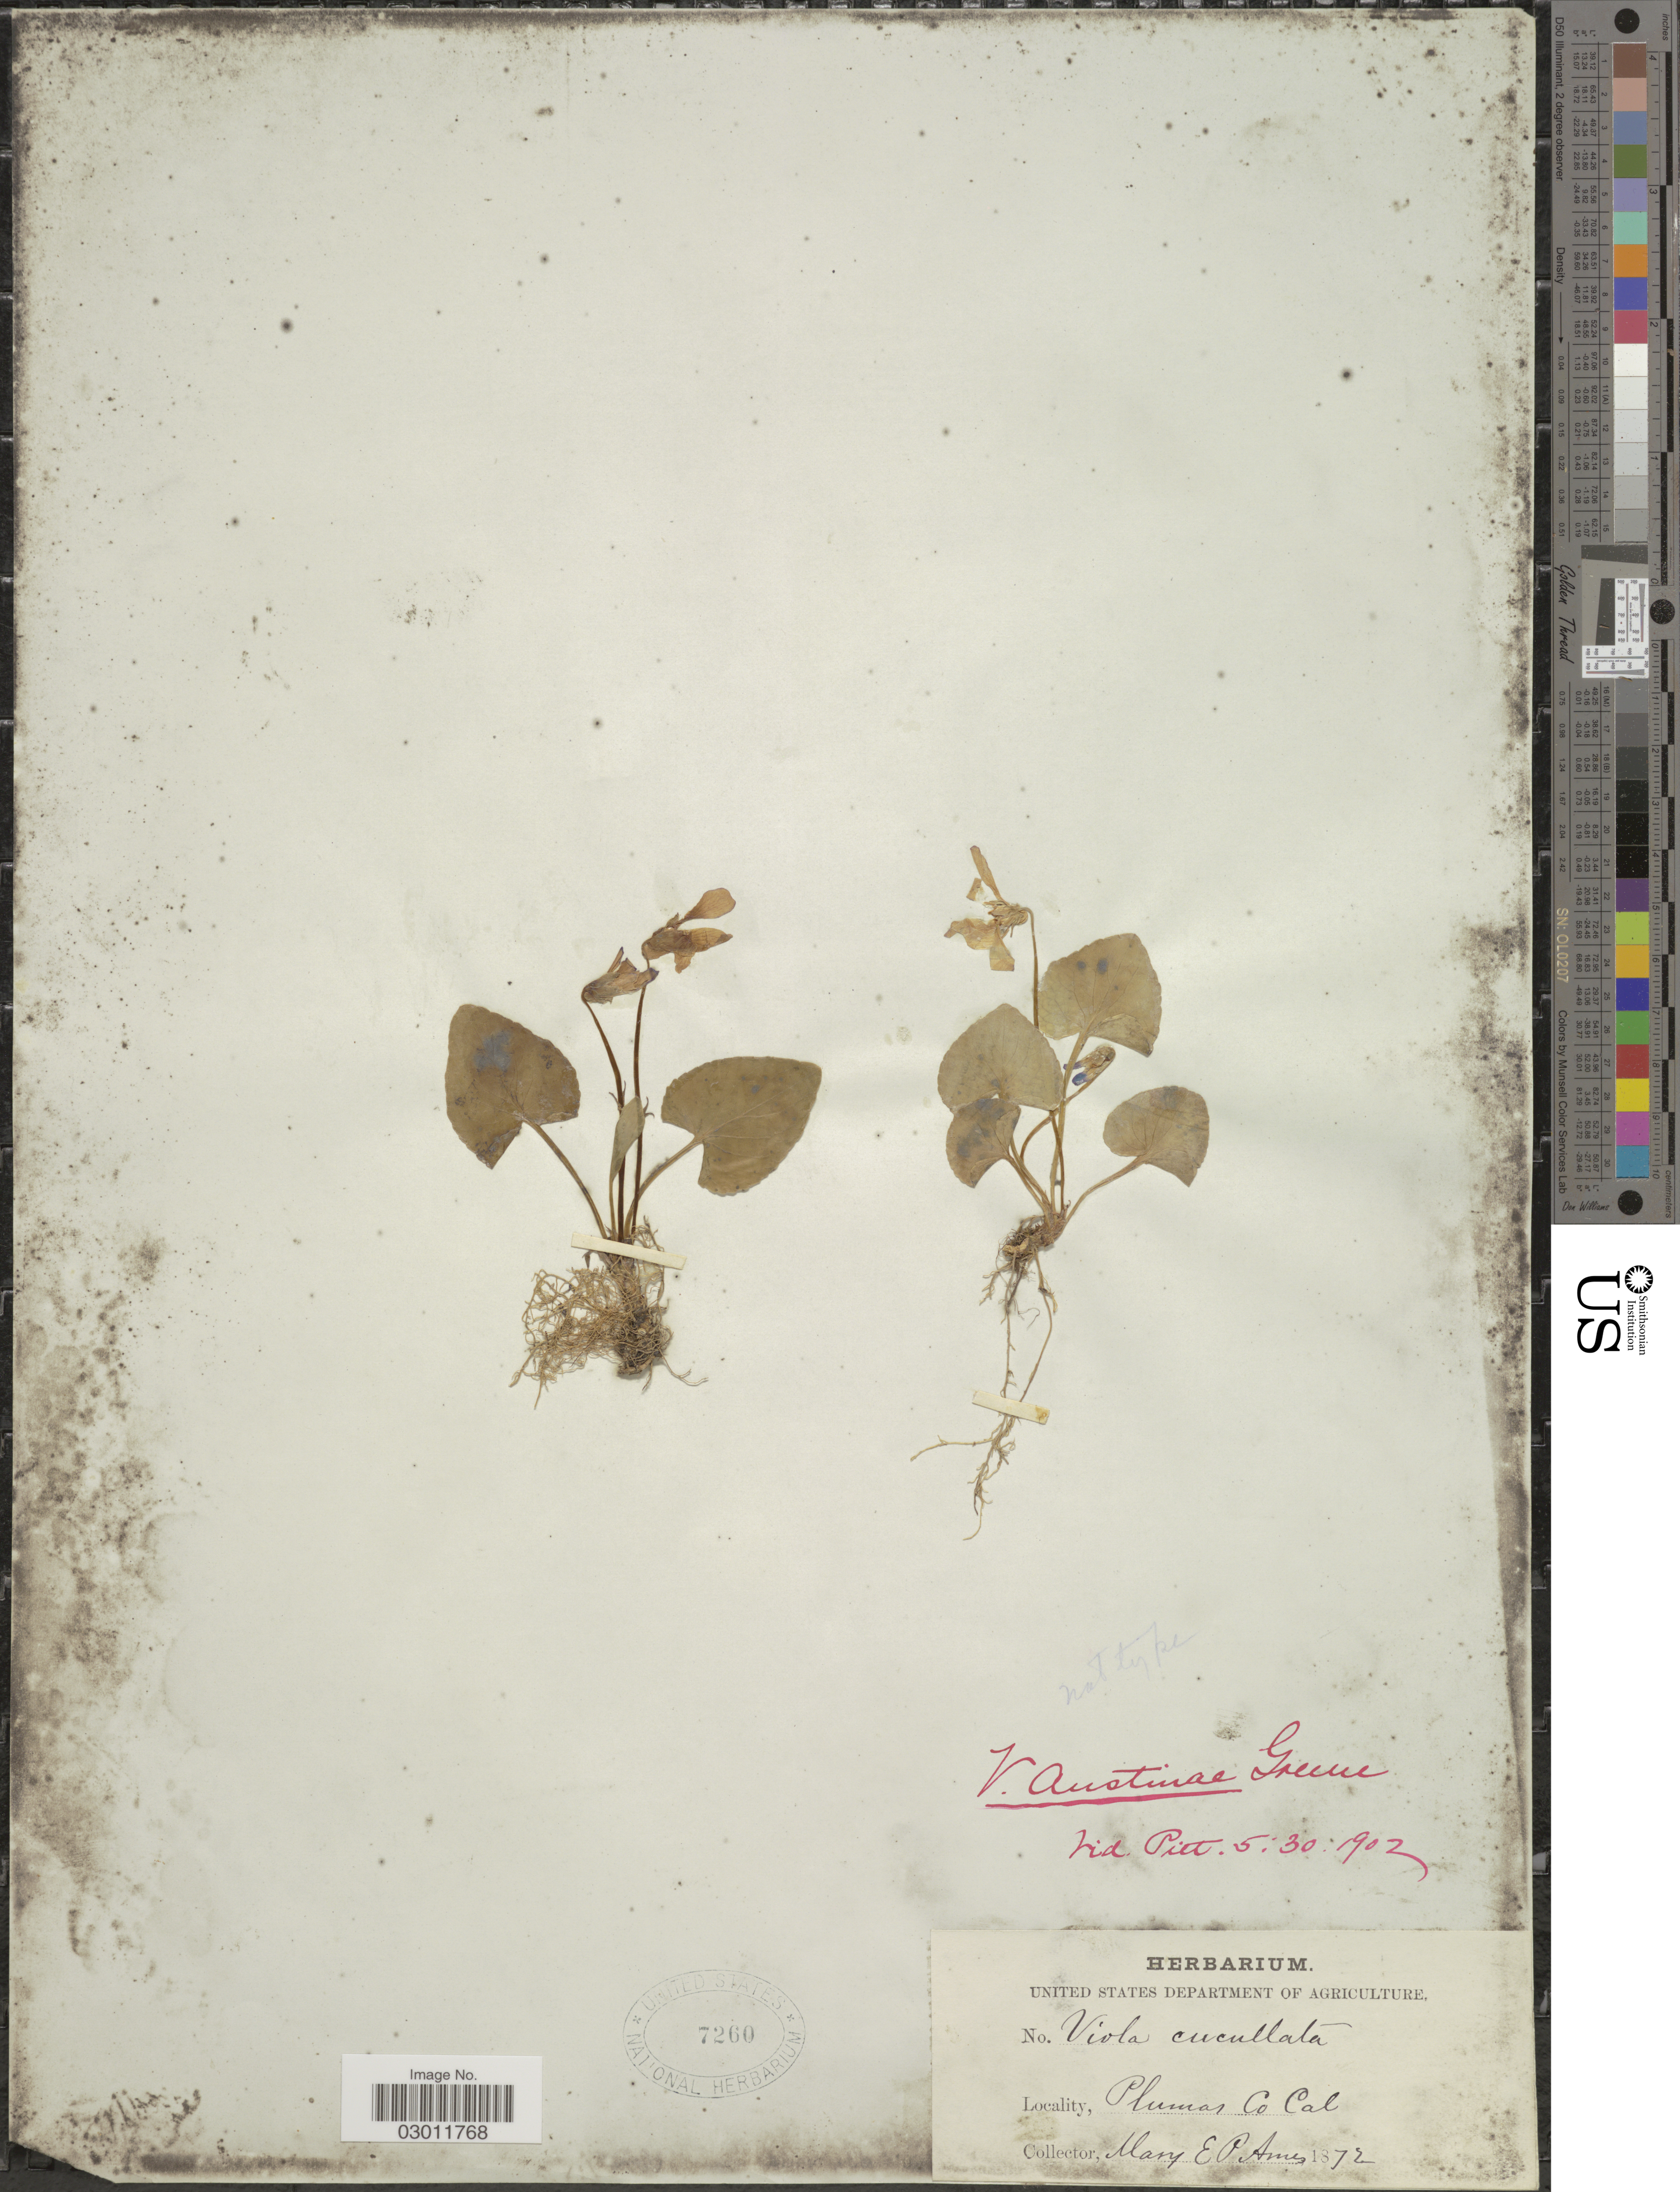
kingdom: Plantae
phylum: Tracheophyta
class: Magnoliopsida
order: Malpighiales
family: Violaceae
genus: Viola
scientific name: Viola austiniae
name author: Greene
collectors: M. E. P. Ames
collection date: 1872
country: United States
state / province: California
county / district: Plumas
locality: Plumas Co Cal.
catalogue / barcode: US 7260